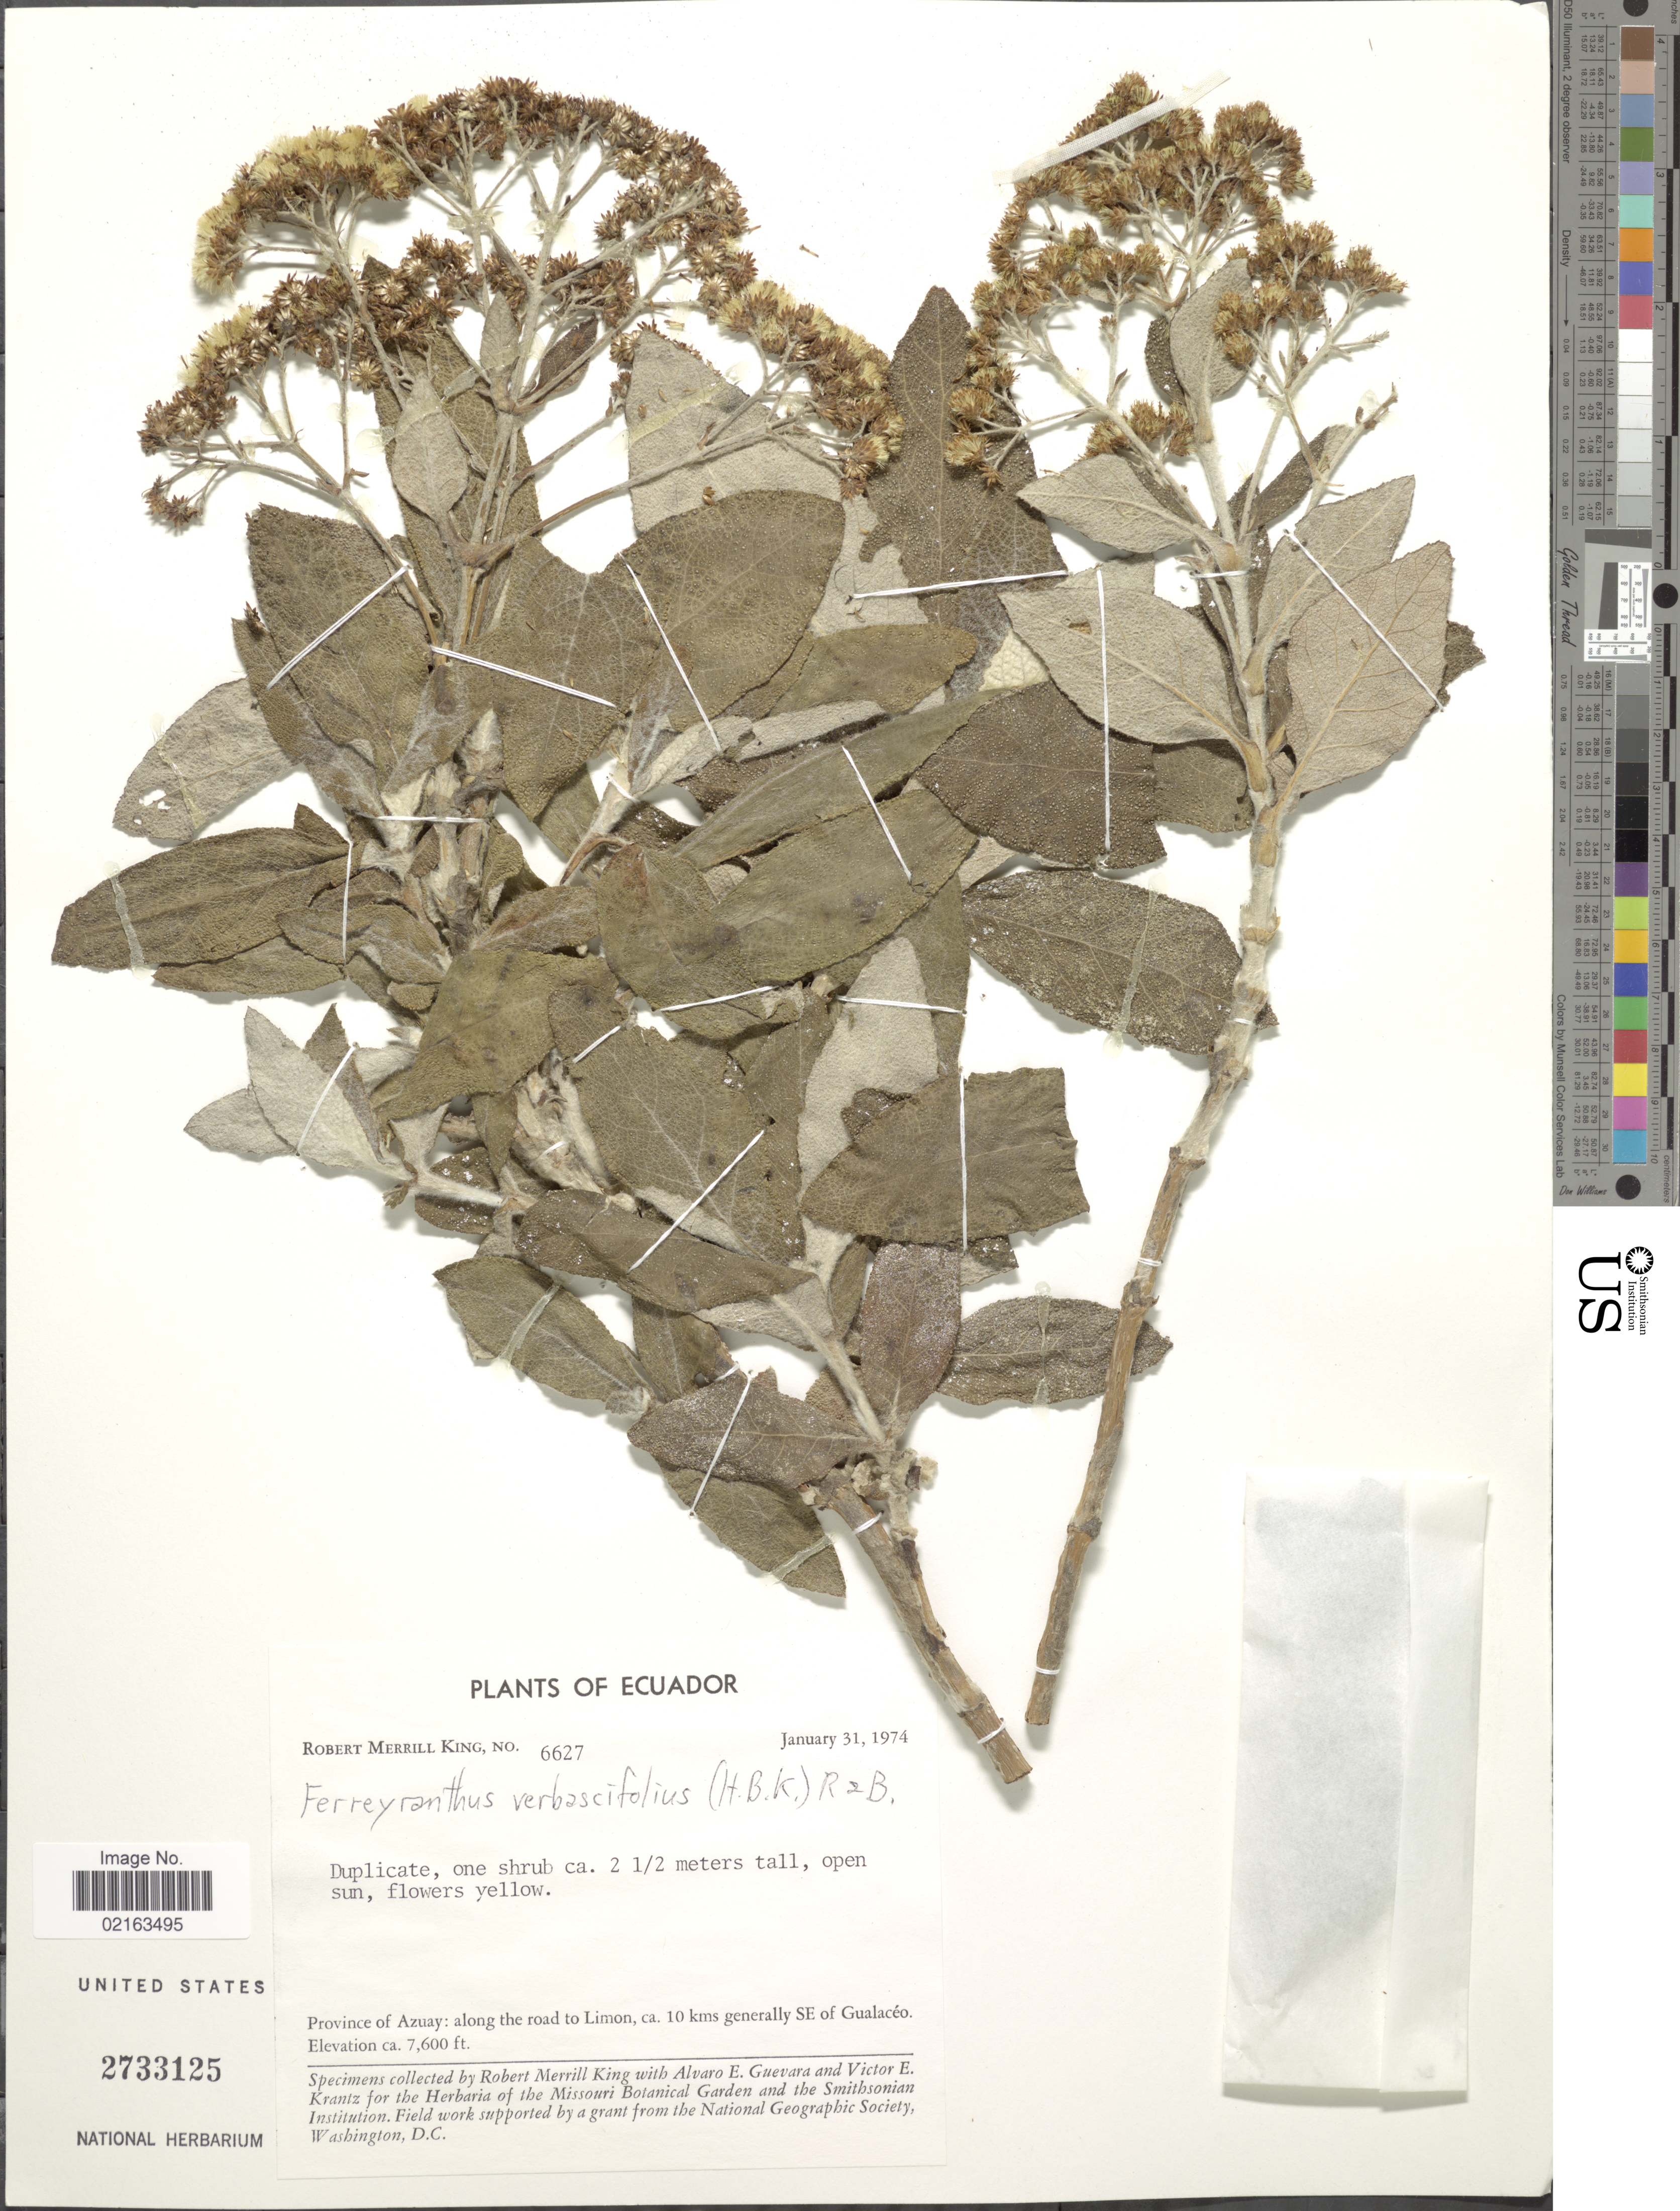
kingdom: Plantae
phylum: Tracheophyta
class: Magnoliopsida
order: Asterales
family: Asteraceae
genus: Ferreyranthus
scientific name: Ferreyranthus verbascifolius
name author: (Kunth) H. Rob. & Brettell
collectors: R. M. King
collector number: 6627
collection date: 1974-01-31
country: Ecuador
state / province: Azuay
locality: Province of Azuay: along the road to Limon, ca. 10 kms generally SE of Gualacéo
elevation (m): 2316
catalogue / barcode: US 2733125